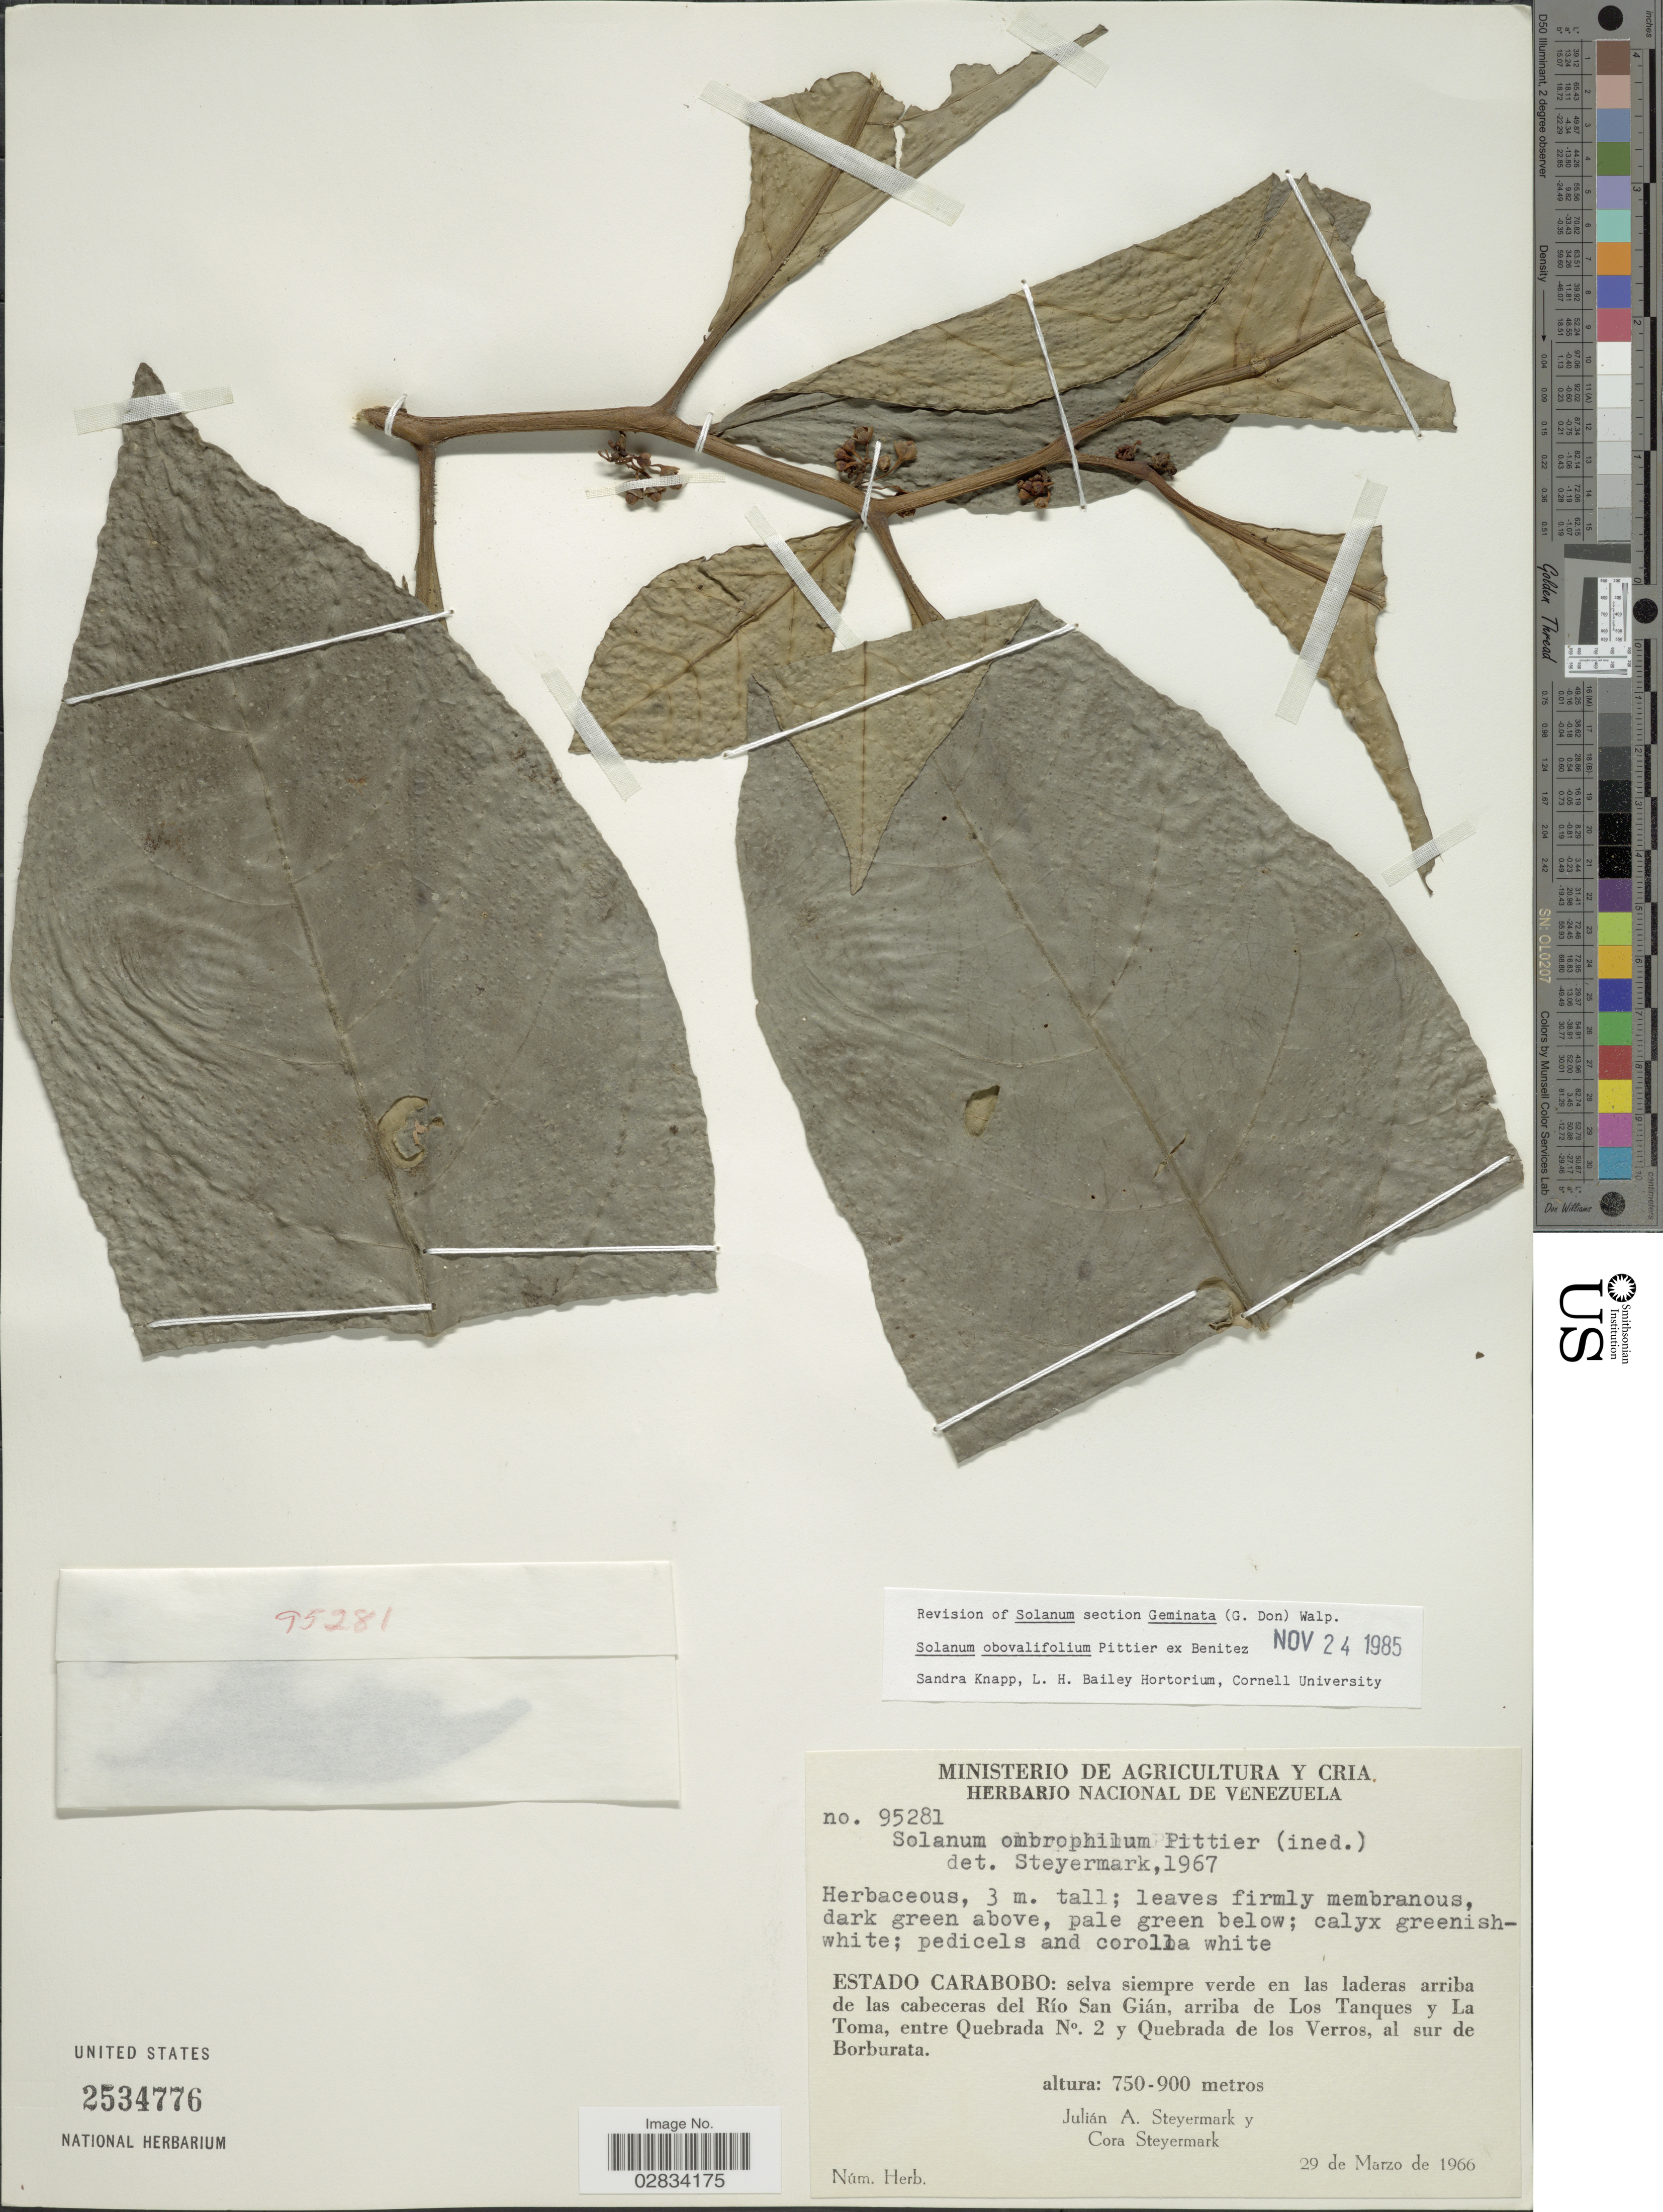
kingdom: Plantae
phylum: Tracheophyta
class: Magnoliopsida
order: Solanales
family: Solanaceae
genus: Solanum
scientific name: Solanum obovalifolium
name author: Benítez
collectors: J. Steyermark & C. Steyermark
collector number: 95281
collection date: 1966-03-29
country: Venezuela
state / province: Carabobo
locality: Selva siempre verde en las laderas arriba de las cabeceras del Río San Gián, arriba de Los Tanques y La Toma, entre Quebrada No 2. y Quebrada de los Verros, al sur de Borburata.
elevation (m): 750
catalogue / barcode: US 2534776